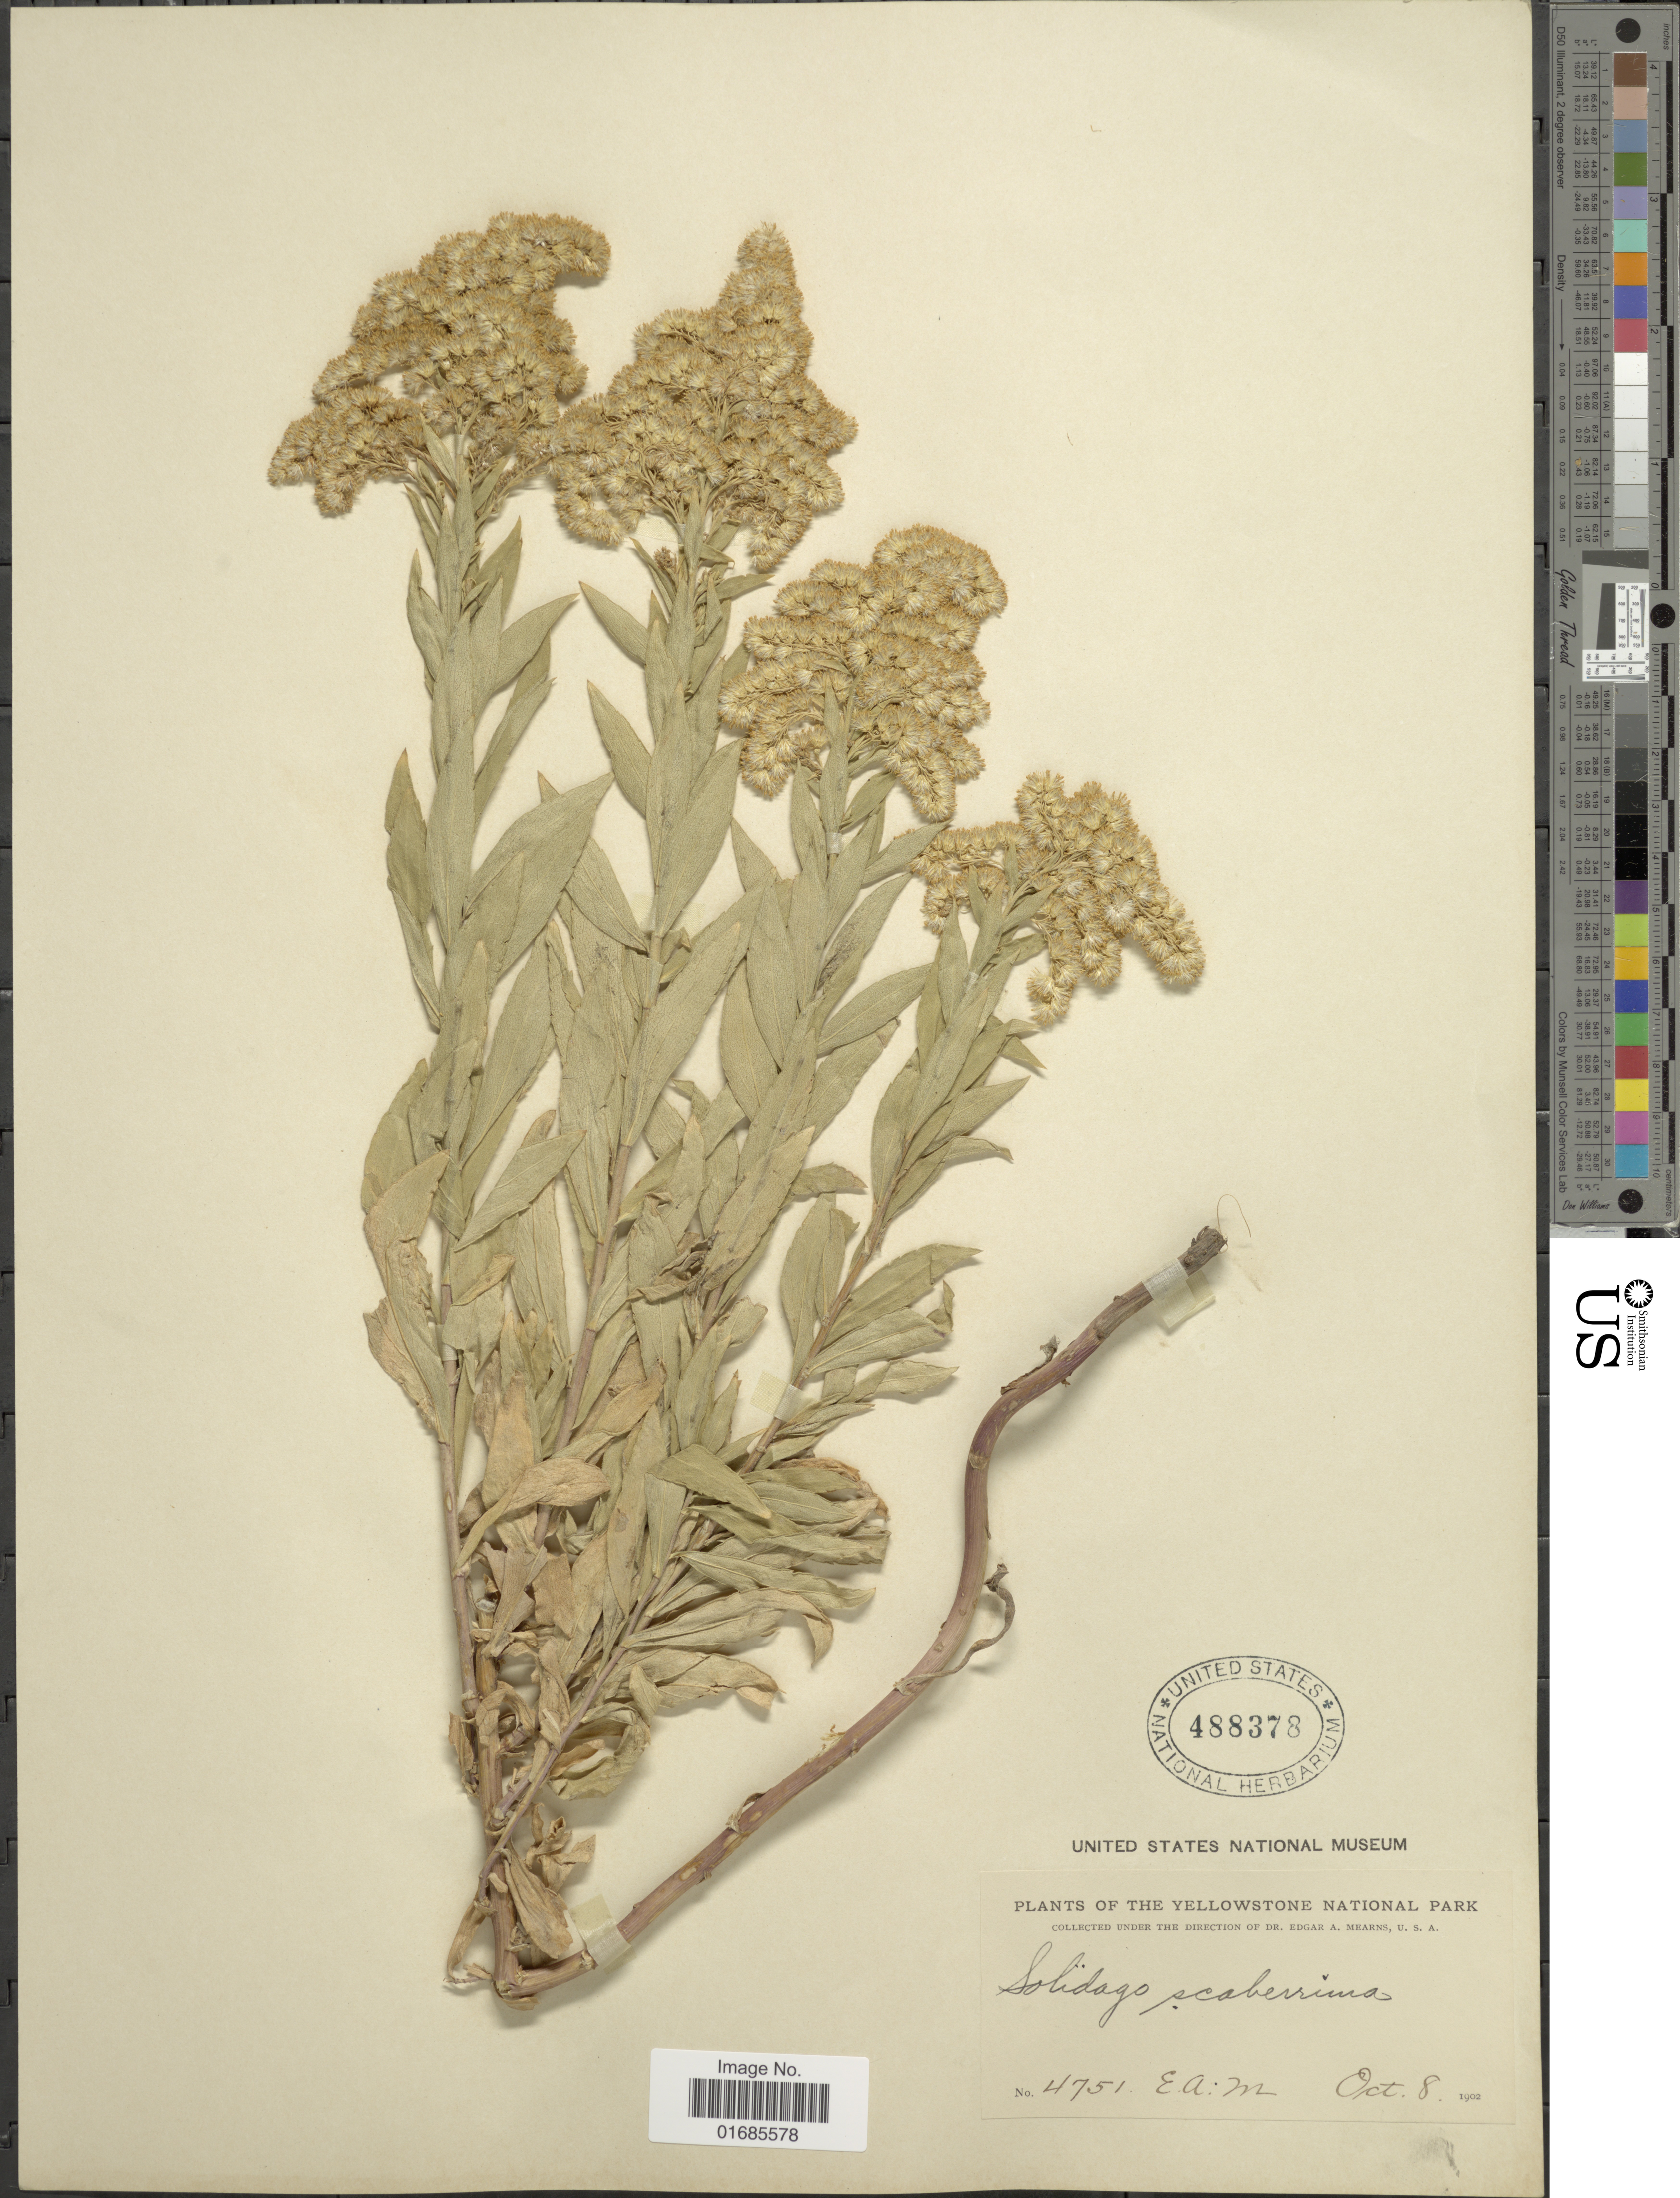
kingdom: Plantae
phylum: Tracheophyta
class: Magnoliopsida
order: Asterales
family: Asteraceae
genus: Solidago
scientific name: Solidago canadensis var. salebrosa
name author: (Piper) M.E. Jones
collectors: E. A. Mearns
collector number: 4751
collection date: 1902-10-08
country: United States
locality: Yellowstone National Park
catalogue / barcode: US 488378